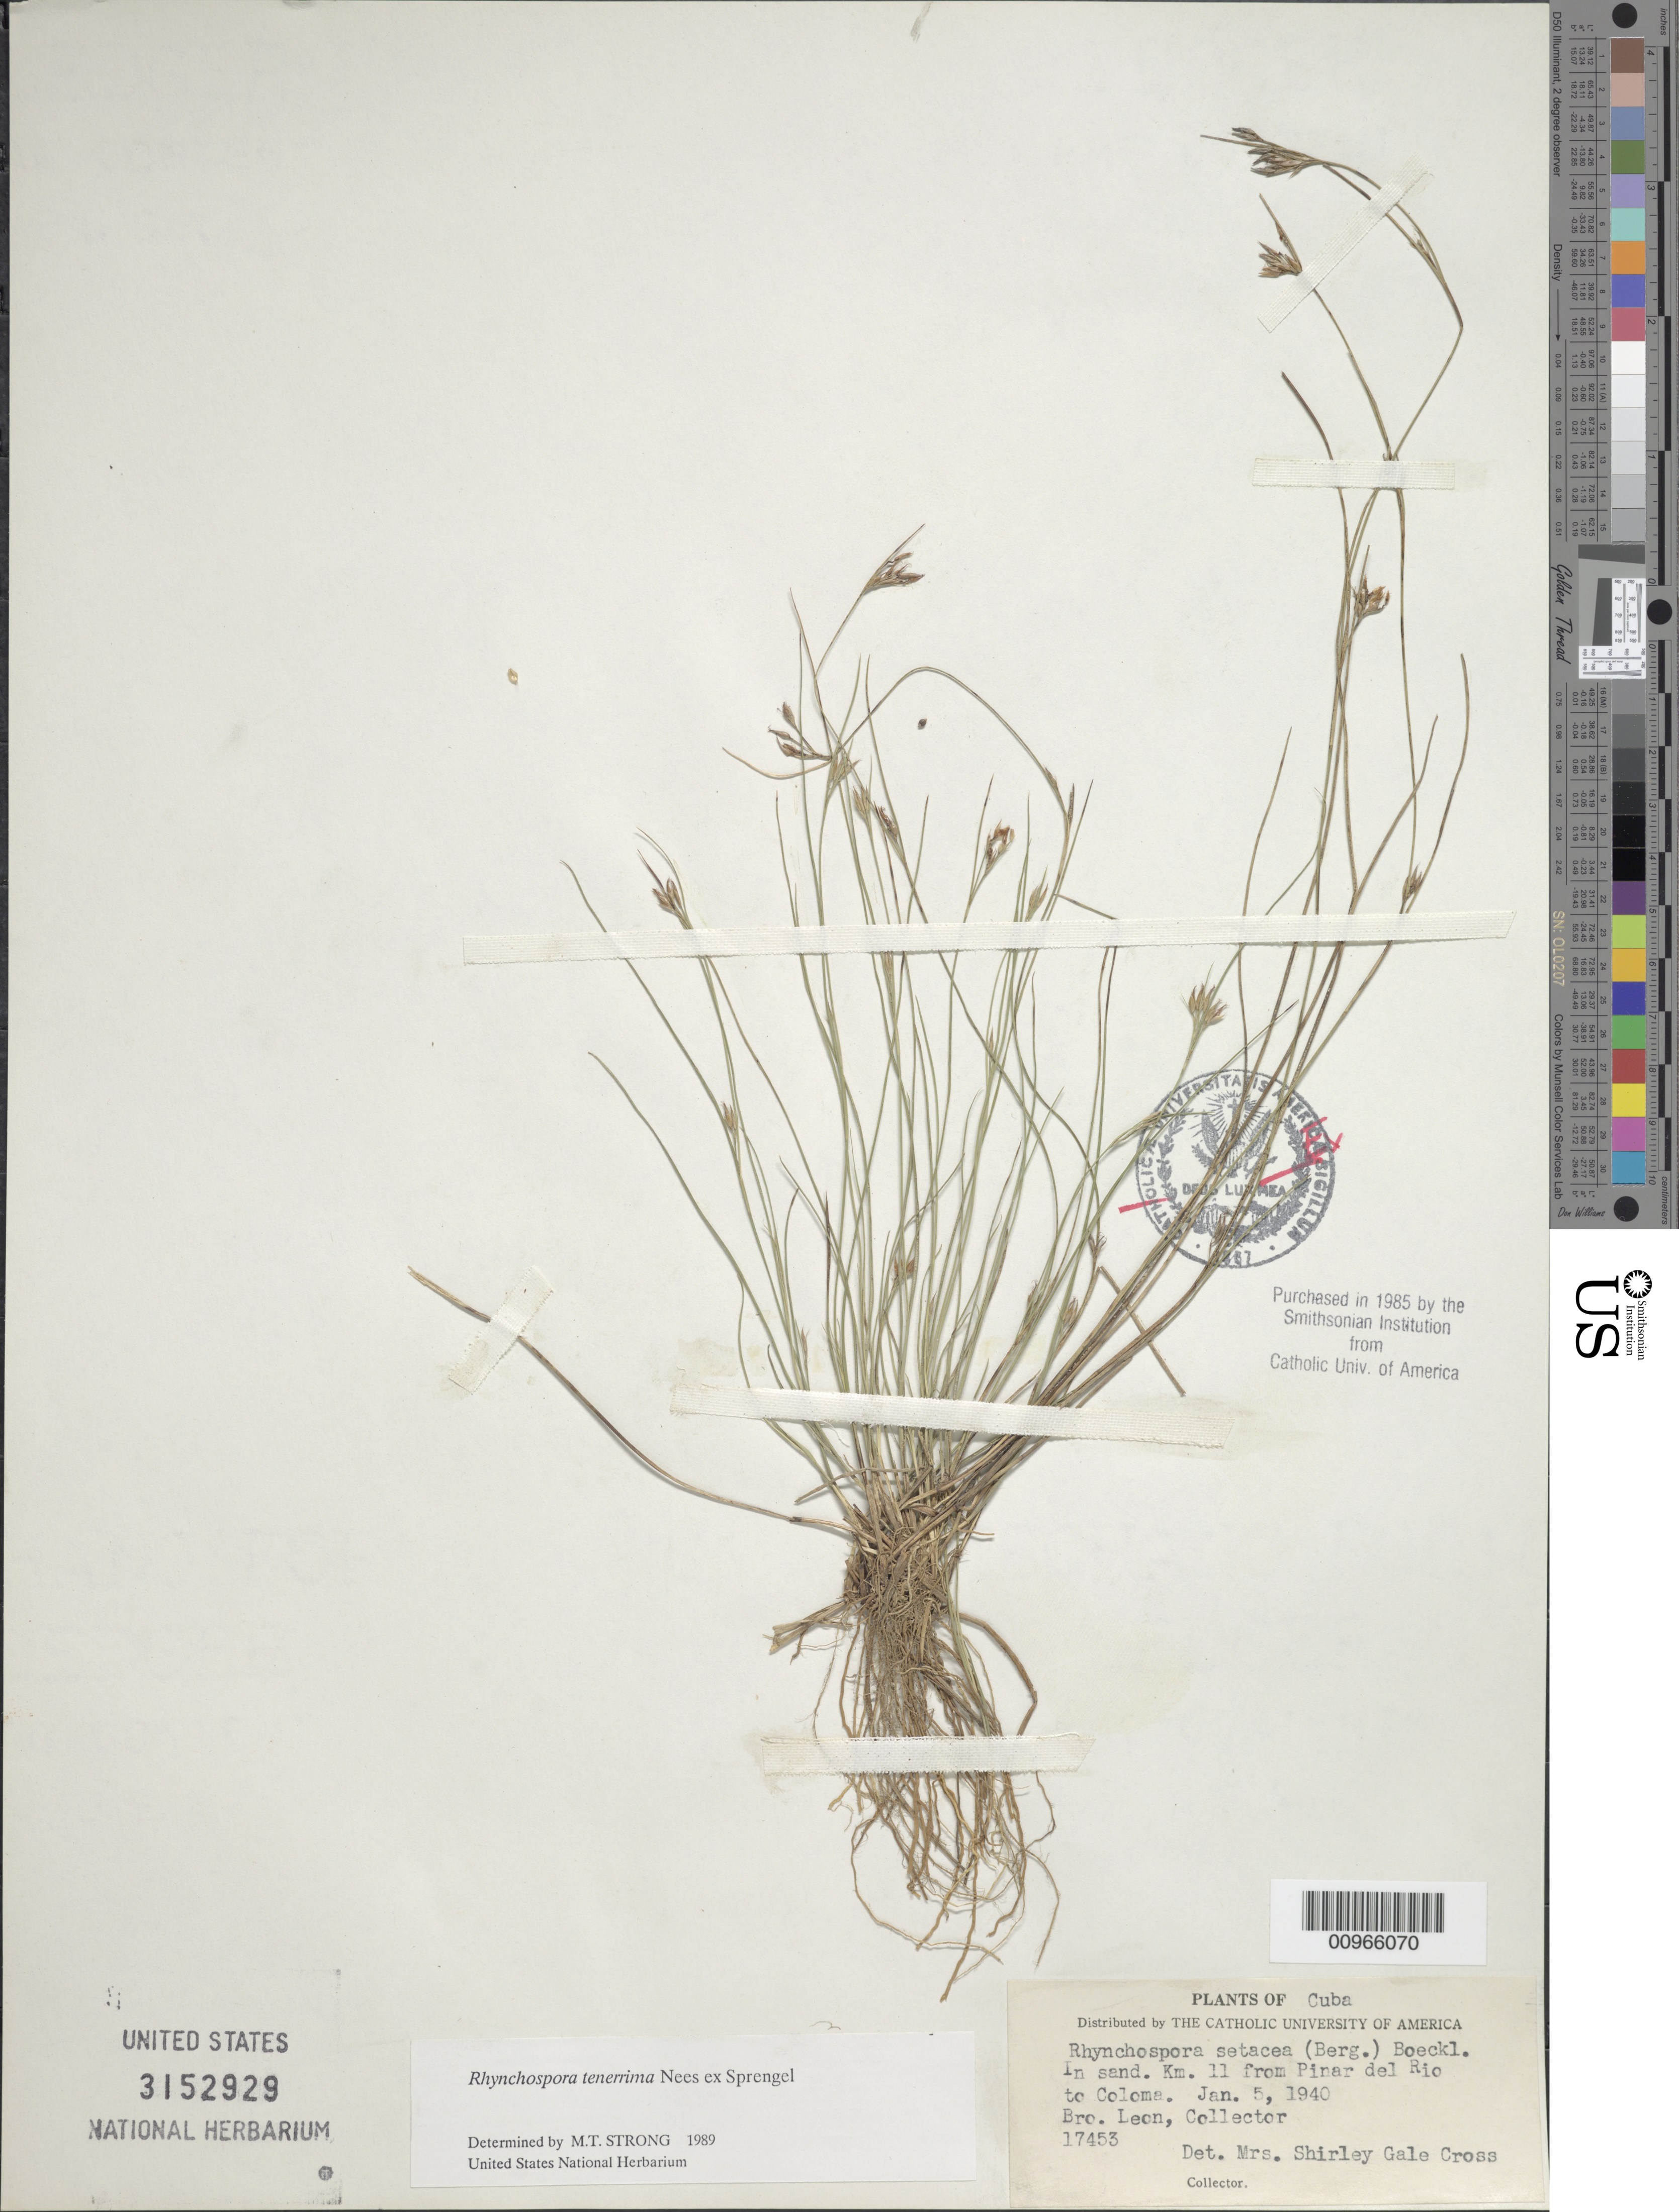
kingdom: Plantae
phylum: Tracheophyta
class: Liliopsida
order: Poales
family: Cyperaceae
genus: Rhynchospora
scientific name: Rhynchospora tenerrima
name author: Nees ex Spreng.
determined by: Gale, S.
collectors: Bro. León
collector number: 17453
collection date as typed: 05 Jan 1940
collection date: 1940-01-05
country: Cuba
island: Cuba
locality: Km 11 from Pinar del Rio to Coloma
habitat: In sand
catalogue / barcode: US 3152929